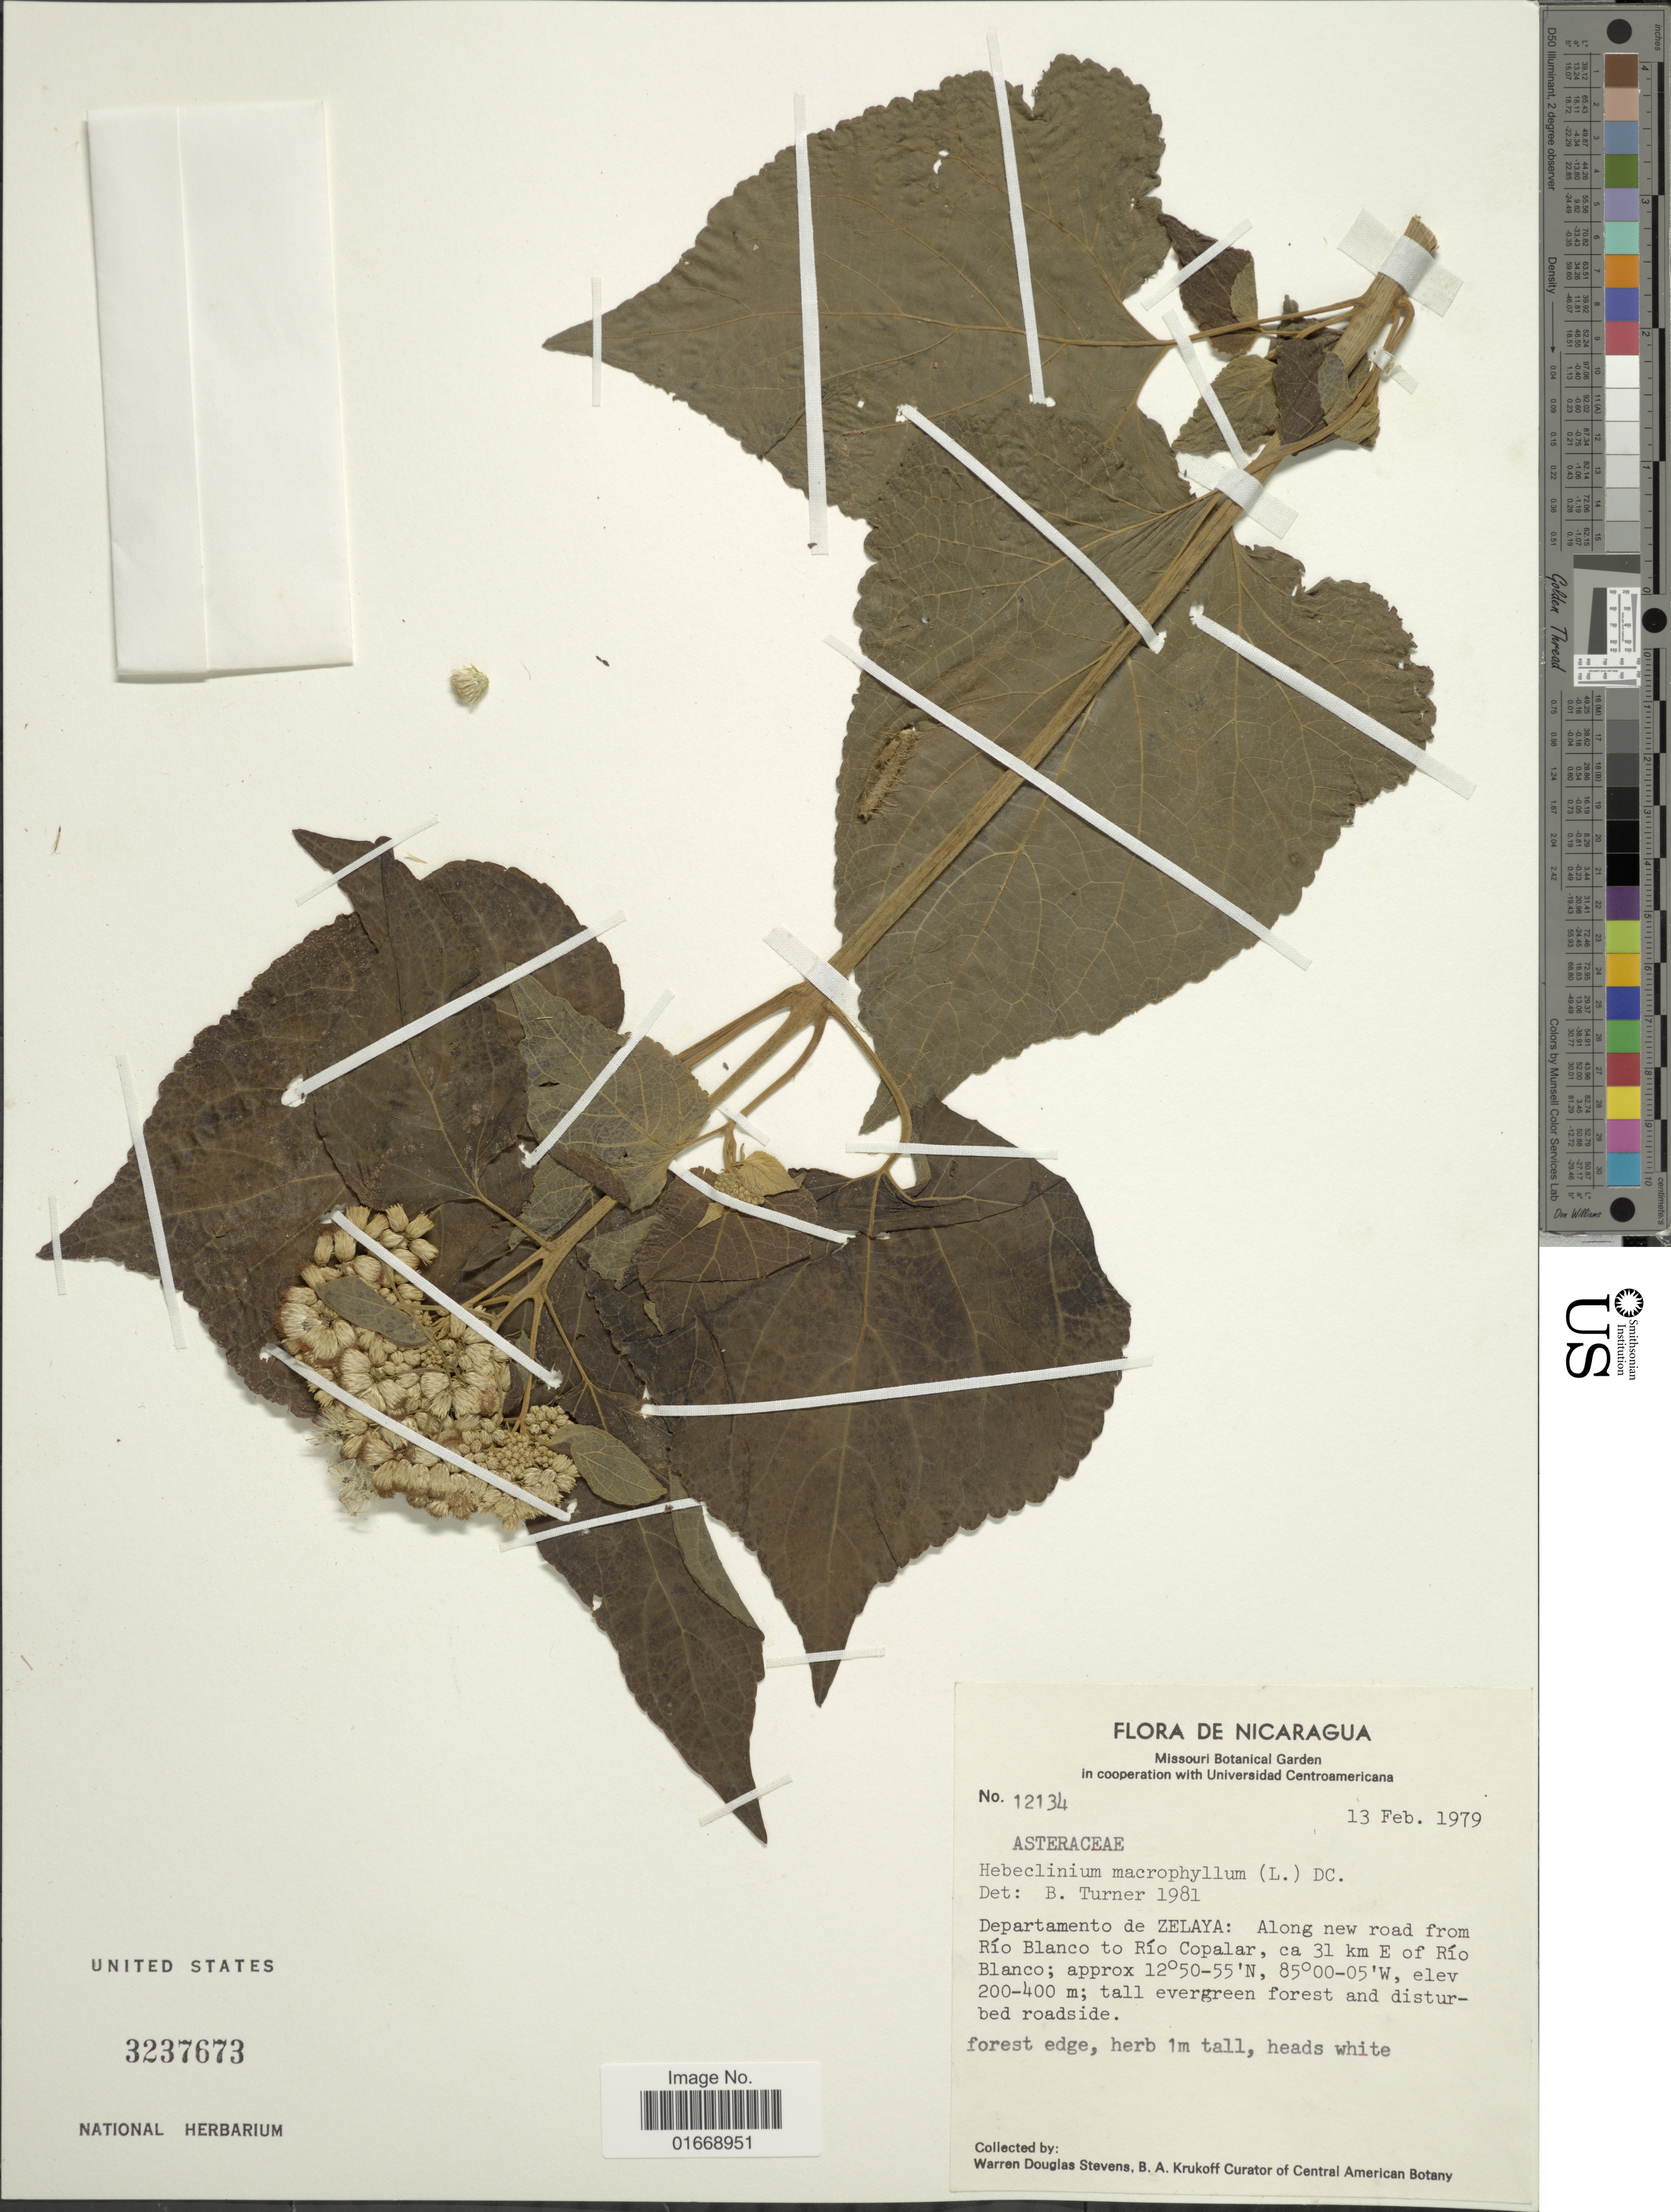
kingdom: Plantae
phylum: Tracheophyta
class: Magnoliopsida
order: Asterales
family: Asteraceae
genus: Hebeclinium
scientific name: Hebeclinium macrophyllum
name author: (L.) DC.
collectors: W. D. Stevens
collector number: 12134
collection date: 1979-02-13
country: Nicaragua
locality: Departamento de Zelaya, along new road from Rio Blanco to Rio Copalar, ca 31 km E of Rio Blanco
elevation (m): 200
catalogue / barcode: US 3237673